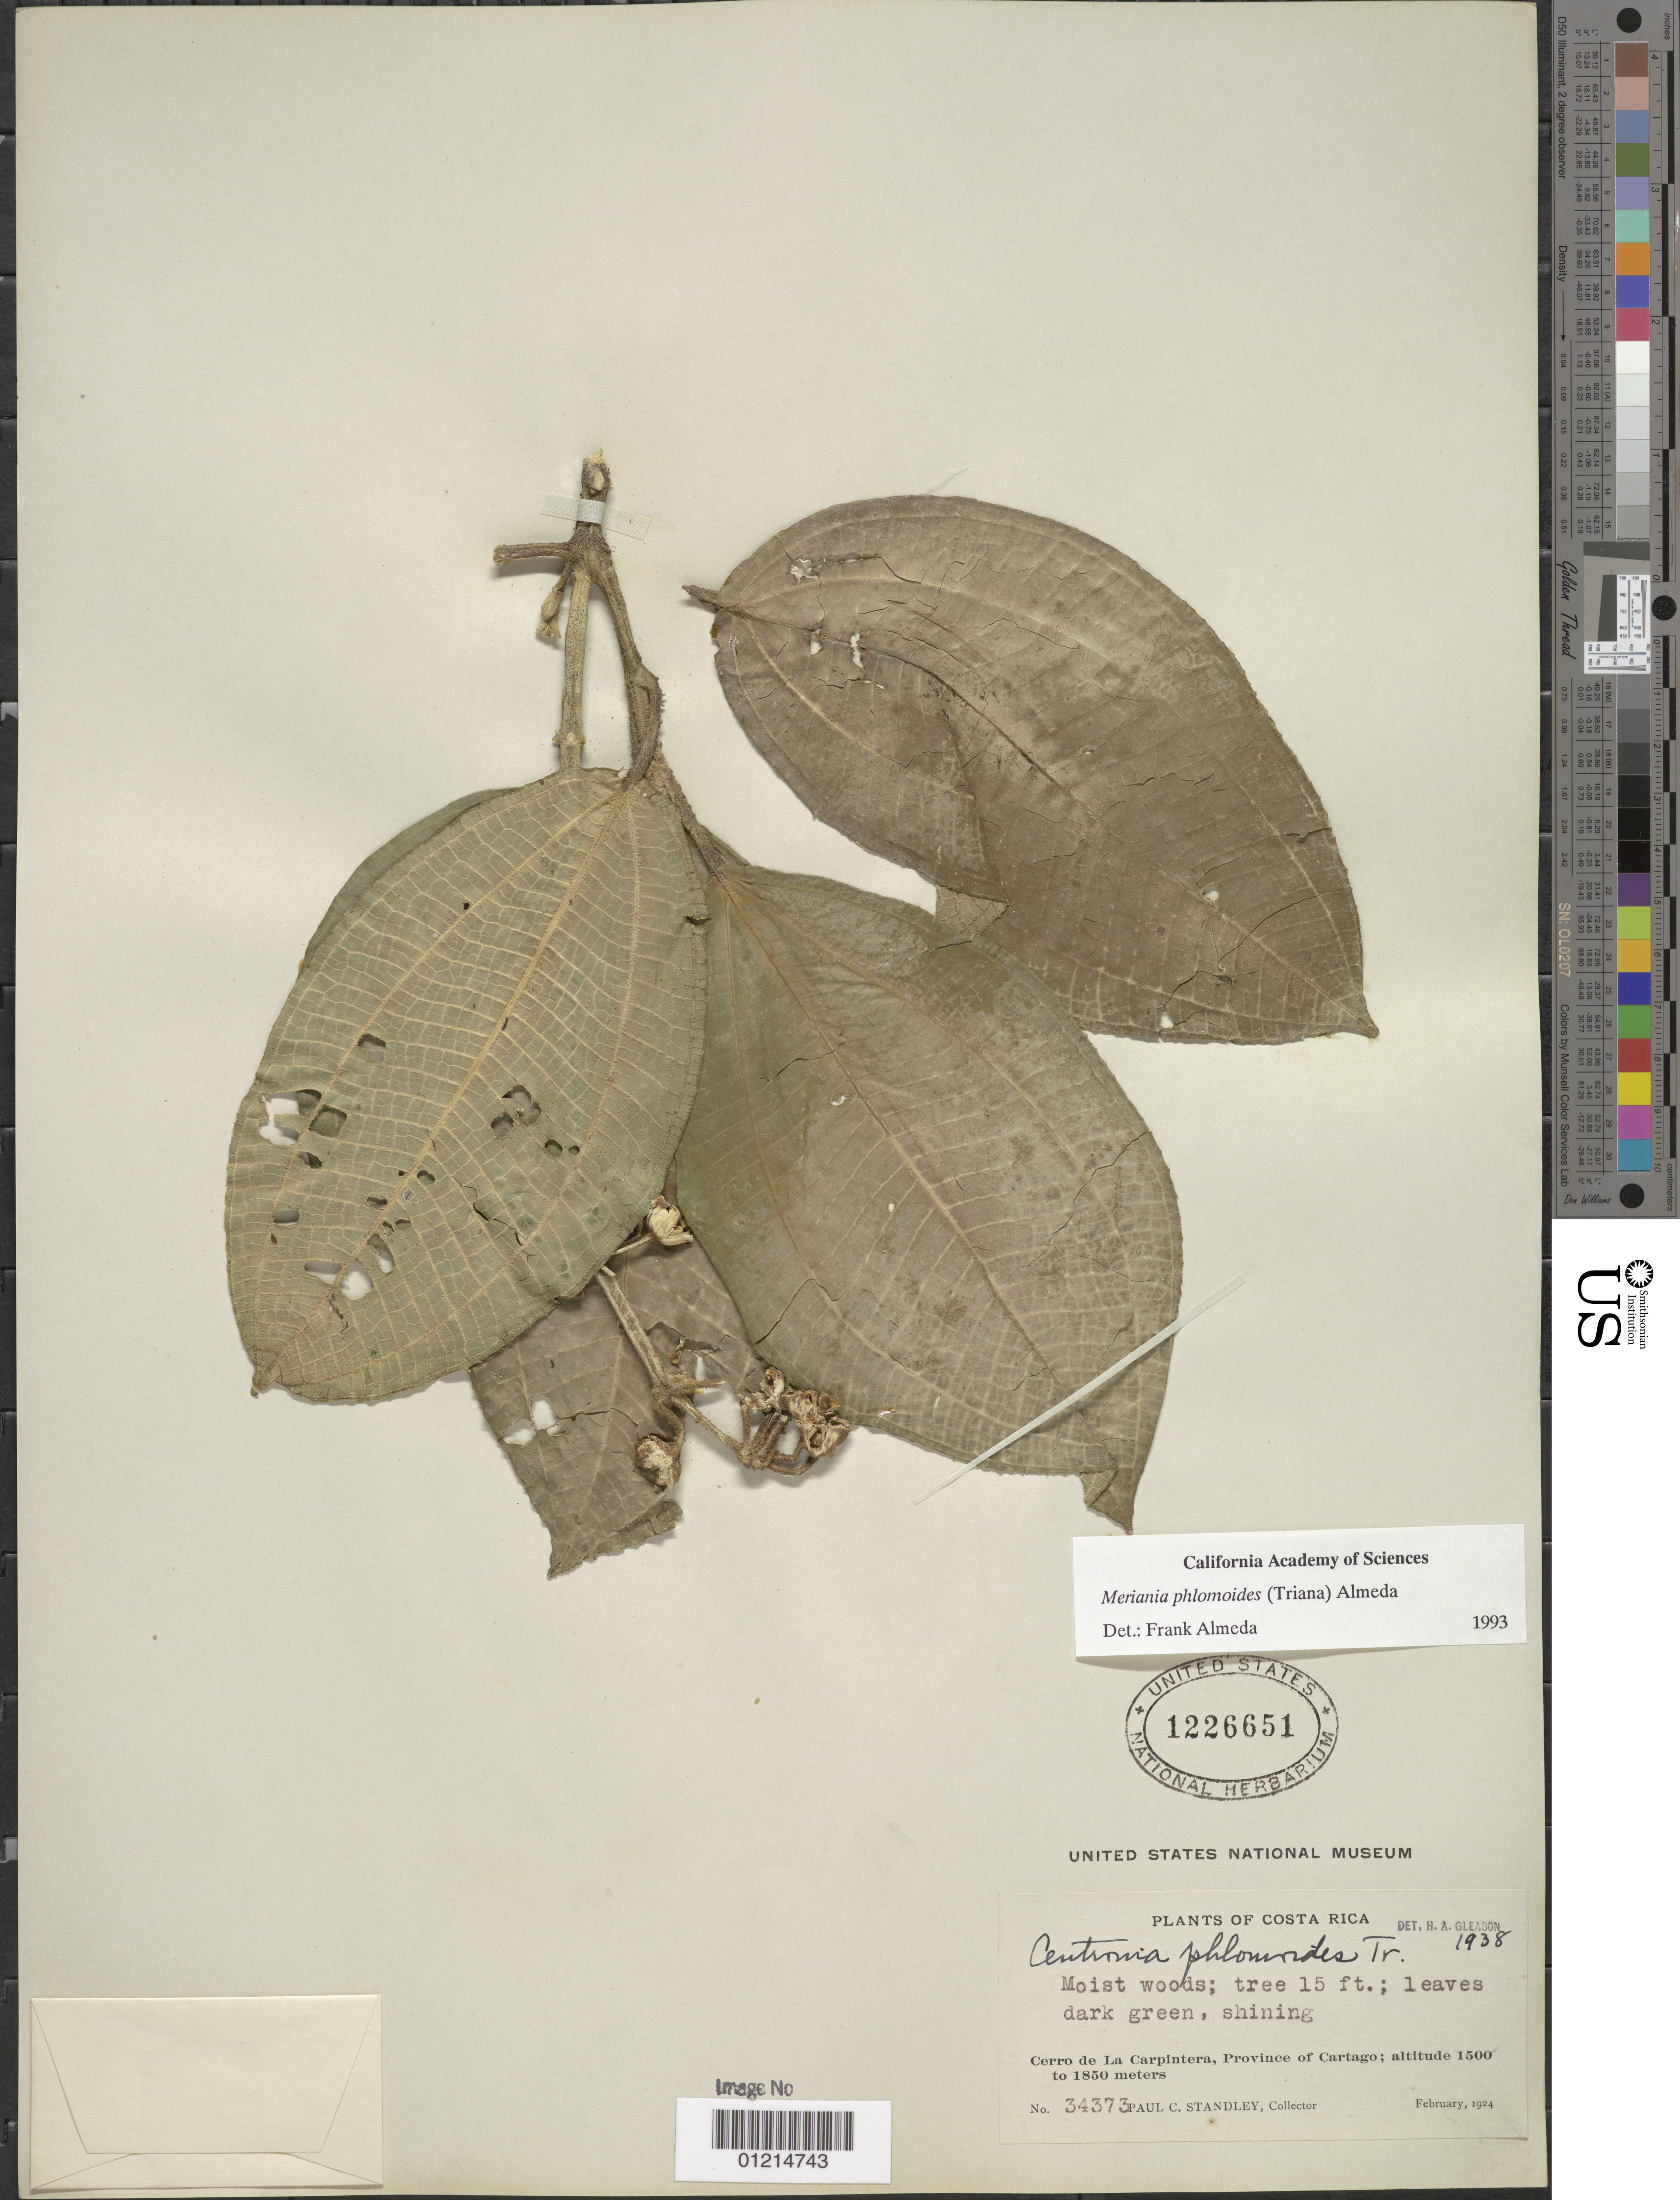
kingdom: Plantae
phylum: Tracheophyta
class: Magnoliopsida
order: Myrtales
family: Melastomataceae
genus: Meriania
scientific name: Meriania phlomoides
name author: (Triana) Almeda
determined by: Almeda, F.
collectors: P. C. Standley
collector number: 34373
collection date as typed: Feb 1924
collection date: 1924-02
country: Costa Rica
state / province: Cartago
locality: Cerro de La Carpintera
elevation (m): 1500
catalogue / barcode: US 1226651